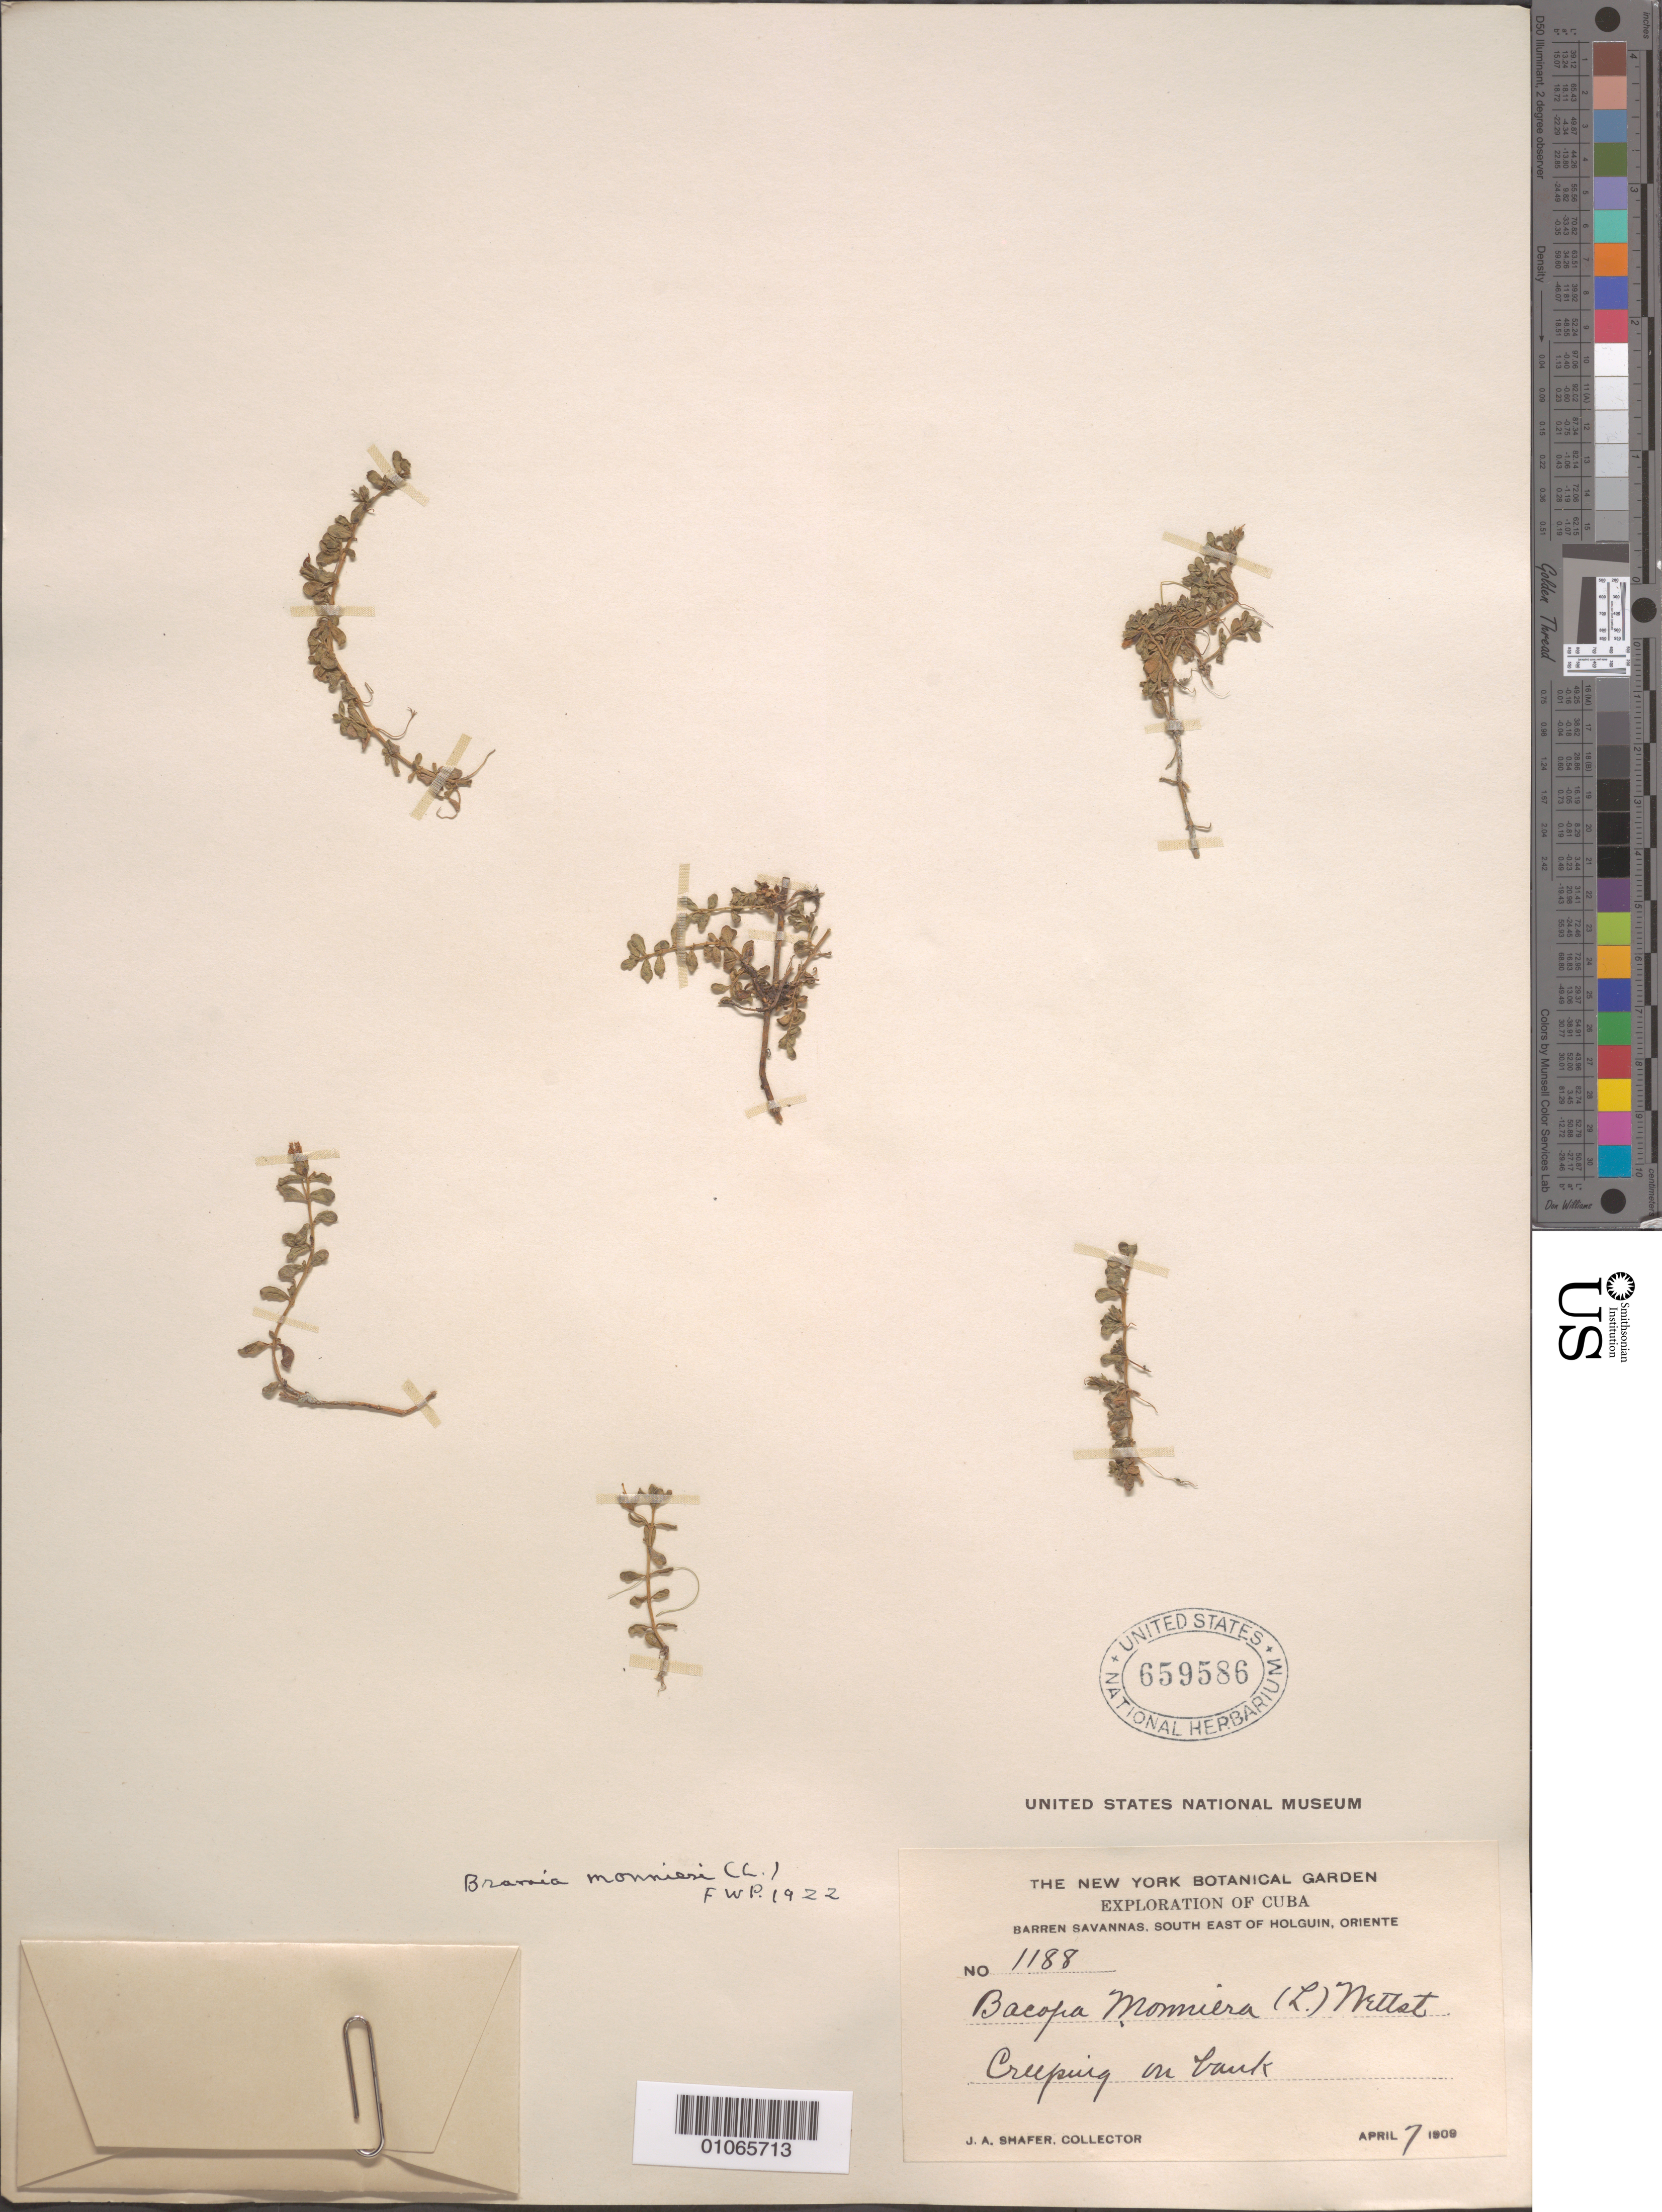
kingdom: Plantae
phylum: Tracheophyta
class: Magnoliopsida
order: Lamiales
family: Plantaginaceae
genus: Bacopa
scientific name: Bacopa monnieri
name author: (L.) Pennell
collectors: J. A. Shafer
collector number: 1188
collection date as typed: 07 Apr 1908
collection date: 1908-04-07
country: Cuba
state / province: Oriente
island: Cuba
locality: Creeping on bank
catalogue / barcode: US 659586